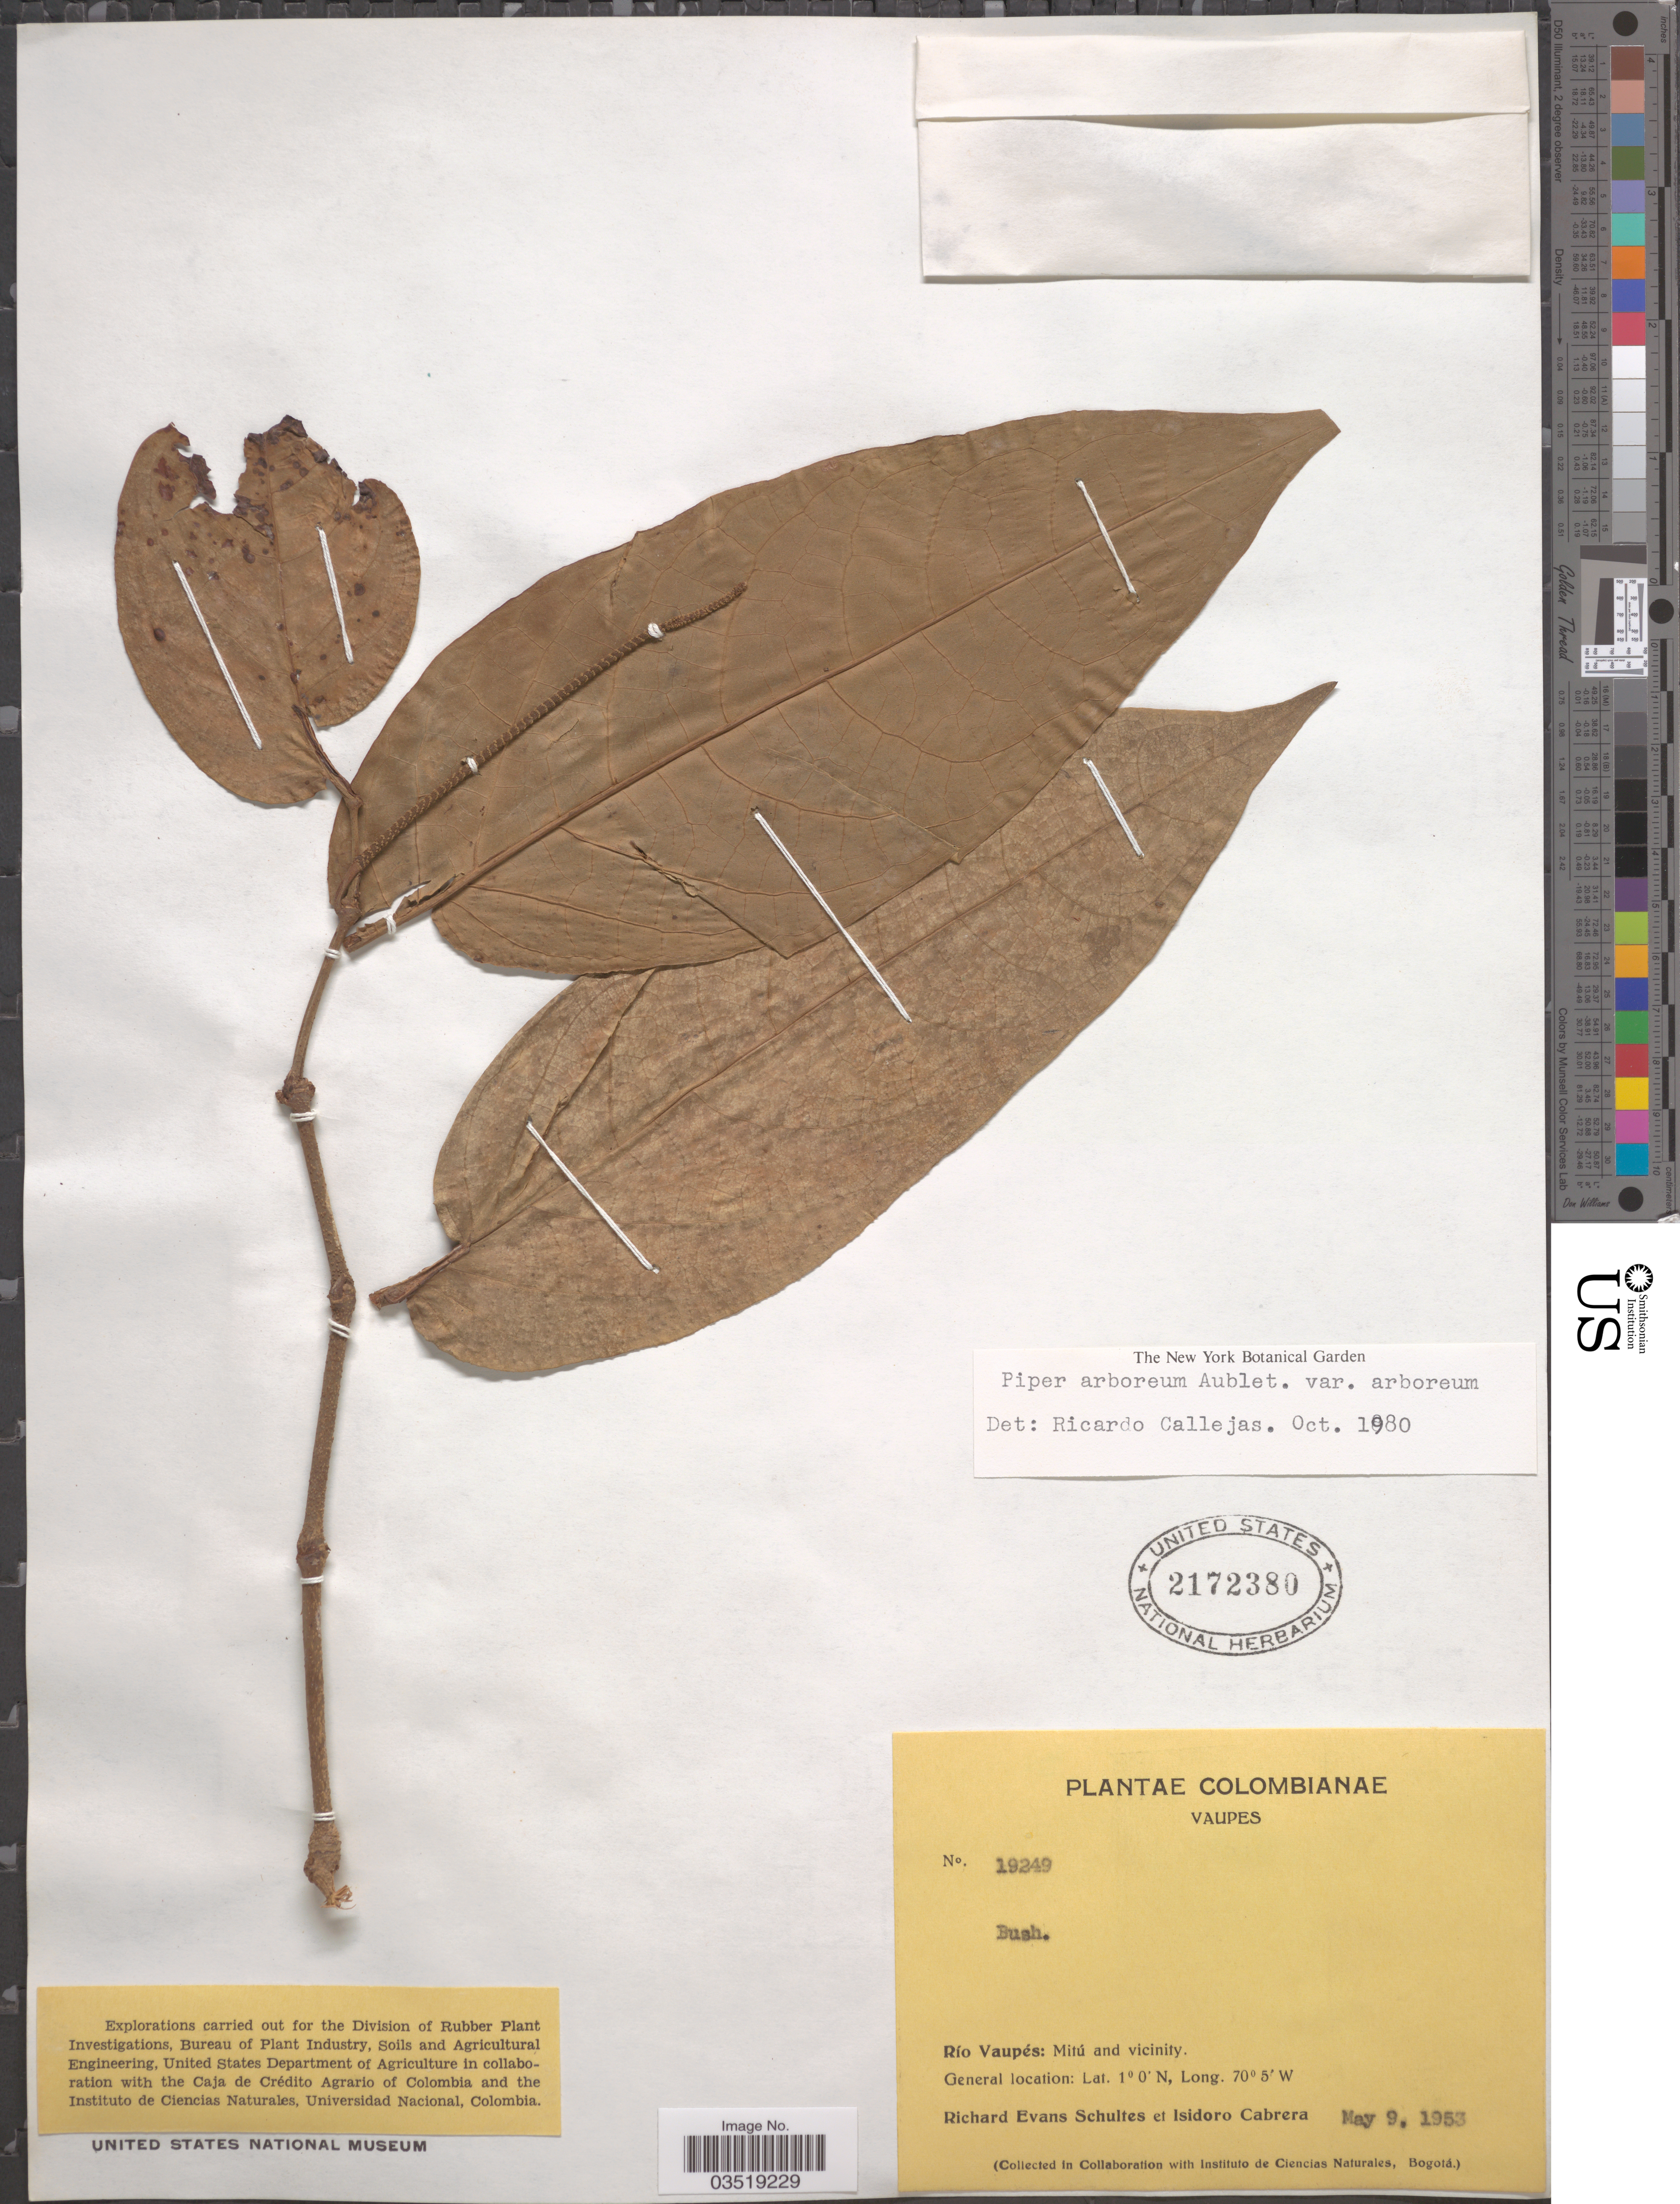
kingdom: Plantae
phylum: Tracheophyta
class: Magnoliopsida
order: Piperales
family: Piperaceae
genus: Piper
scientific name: Piper arboreum var. arboreum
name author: Aubl.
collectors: R. E. Schultes & I. Cabrera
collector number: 19249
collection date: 1953-05-09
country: Colombia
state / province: Vaupés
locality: Río Vaupés: Mitú and vicinity.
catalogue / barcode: US 2172380